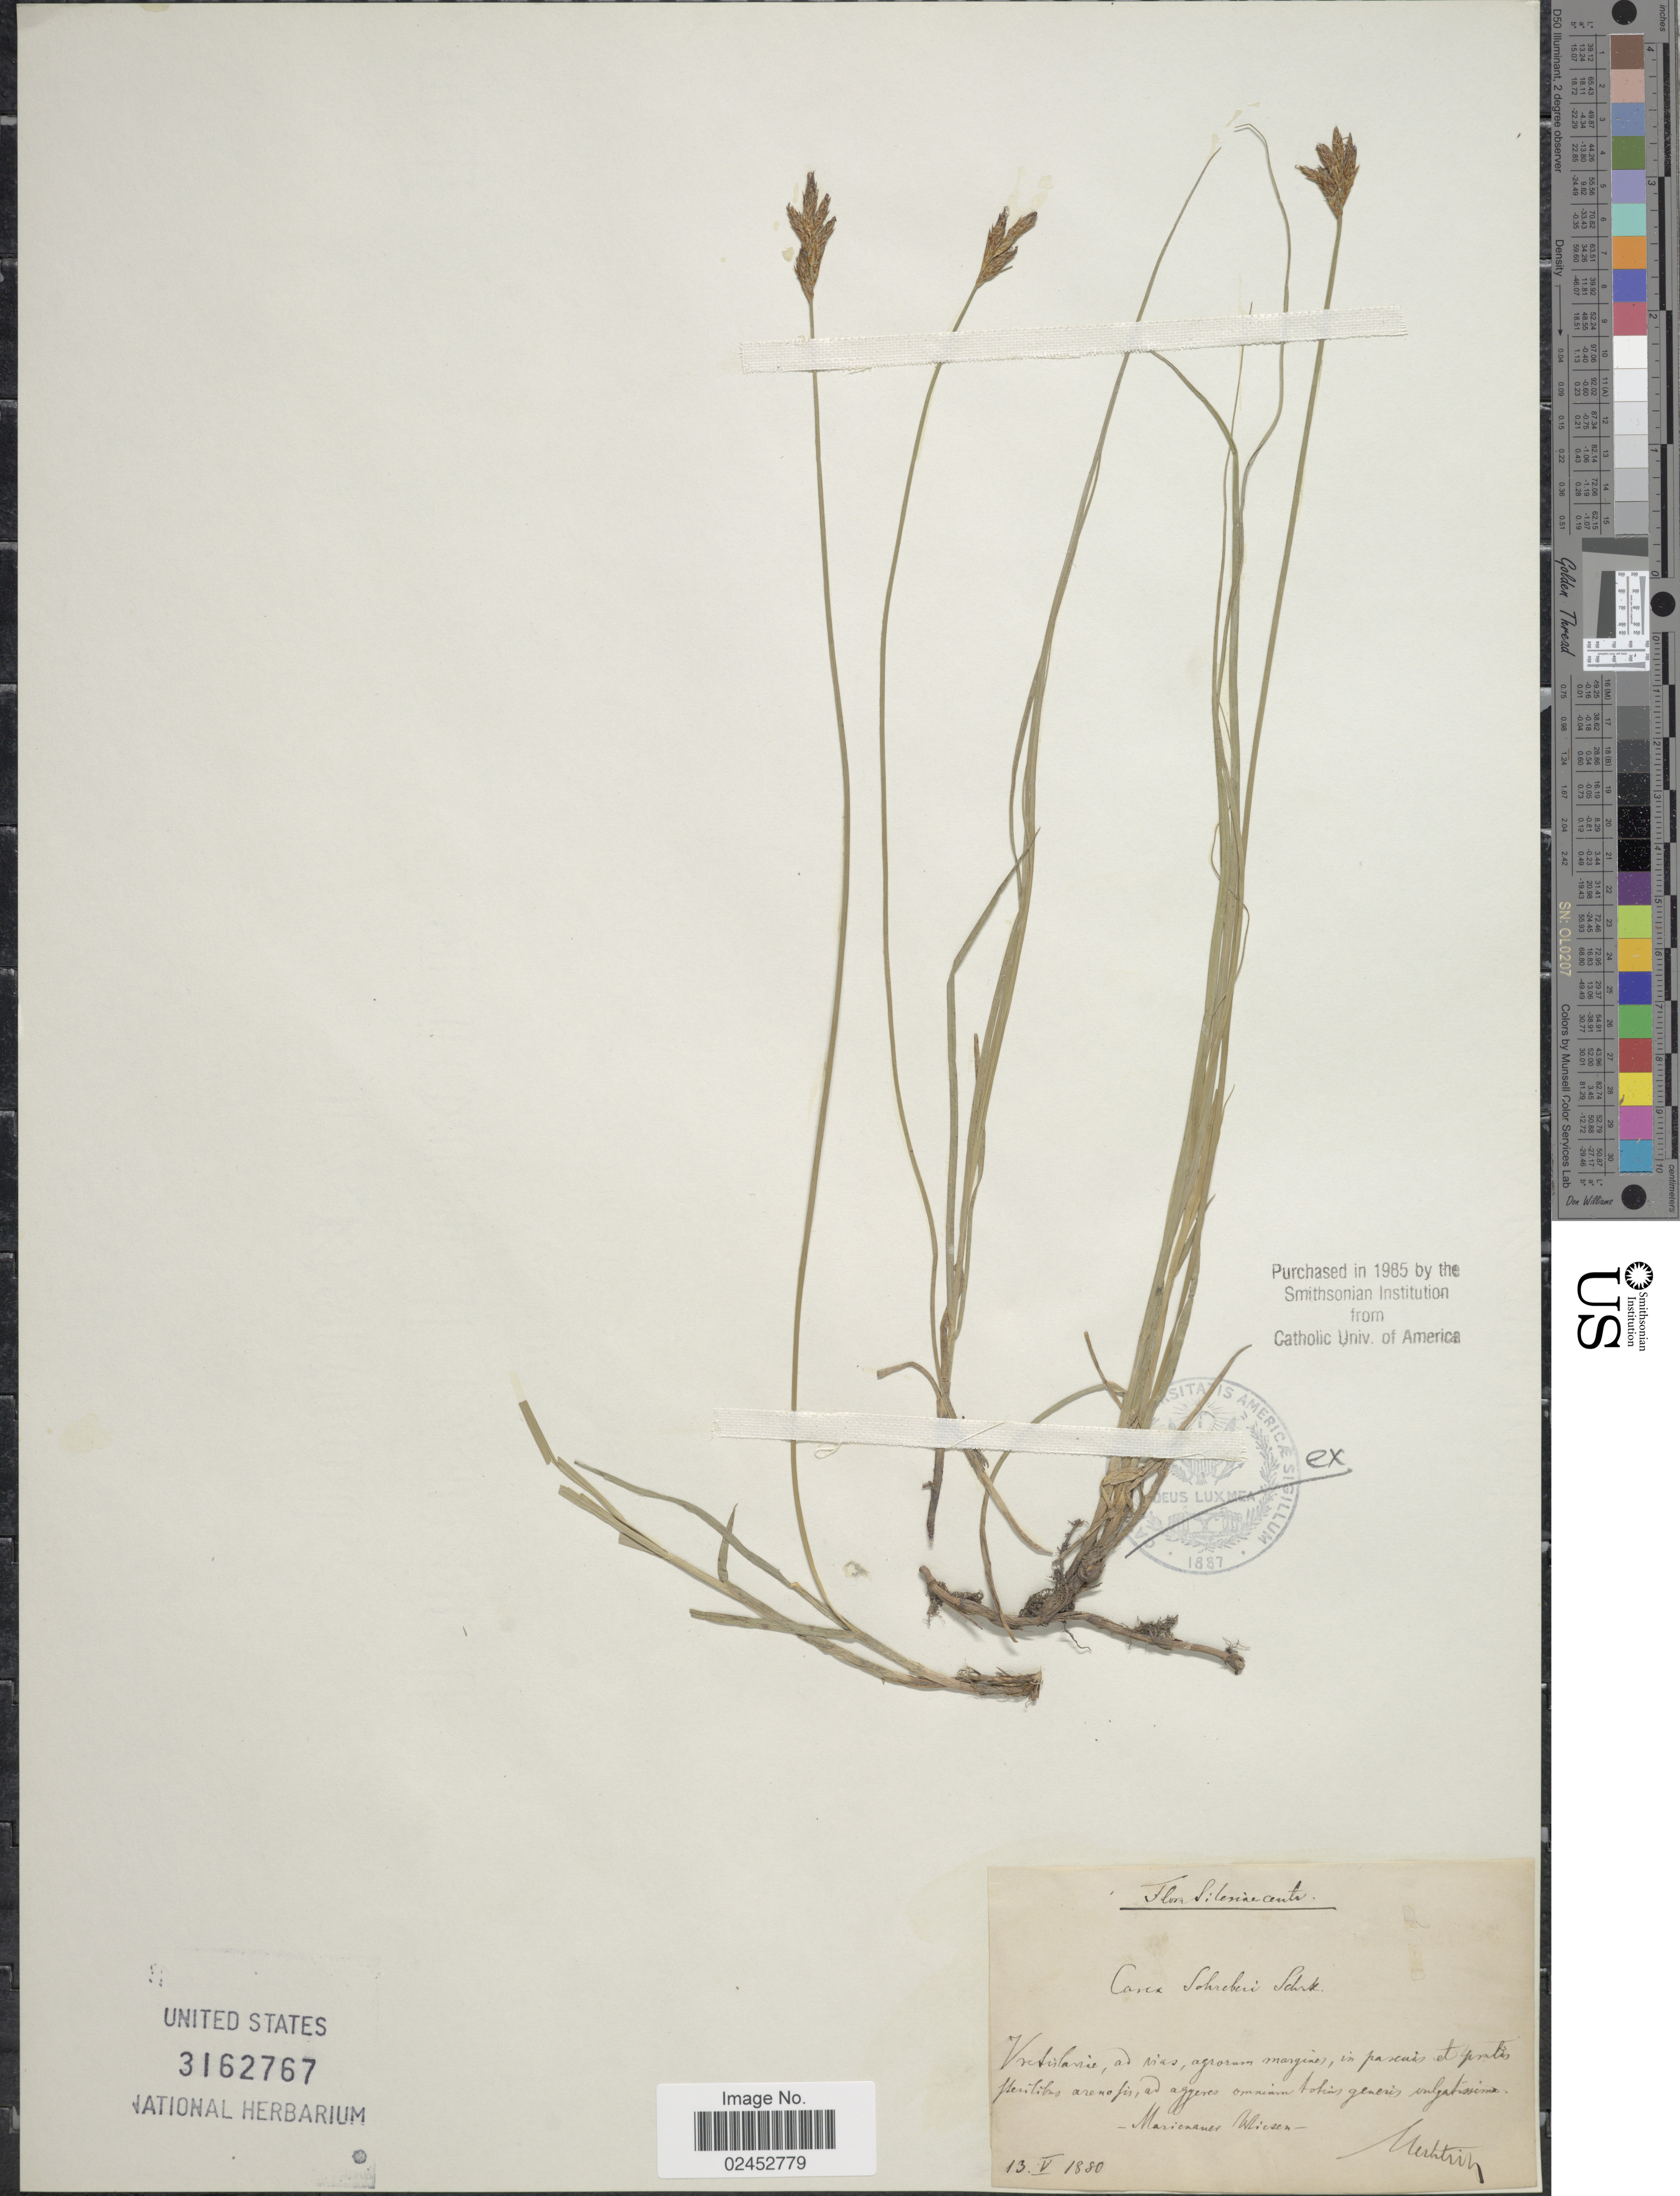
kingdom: Plantae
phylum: Tracheophyta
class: Liliopsida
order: Poales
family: Cyperaceae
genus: Carex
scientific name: Carex praecox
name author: Schreb.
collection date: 1880-05-13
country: Poland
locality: Silesiae centr., Vretislaviae, ad vias, agrorum margines, in pascuis et pratos plentibus arenosis ad aggeres omnium tolius generis unglatissisma, Maricaanes Wiesen. [interpreted]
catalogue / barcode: US 3162767